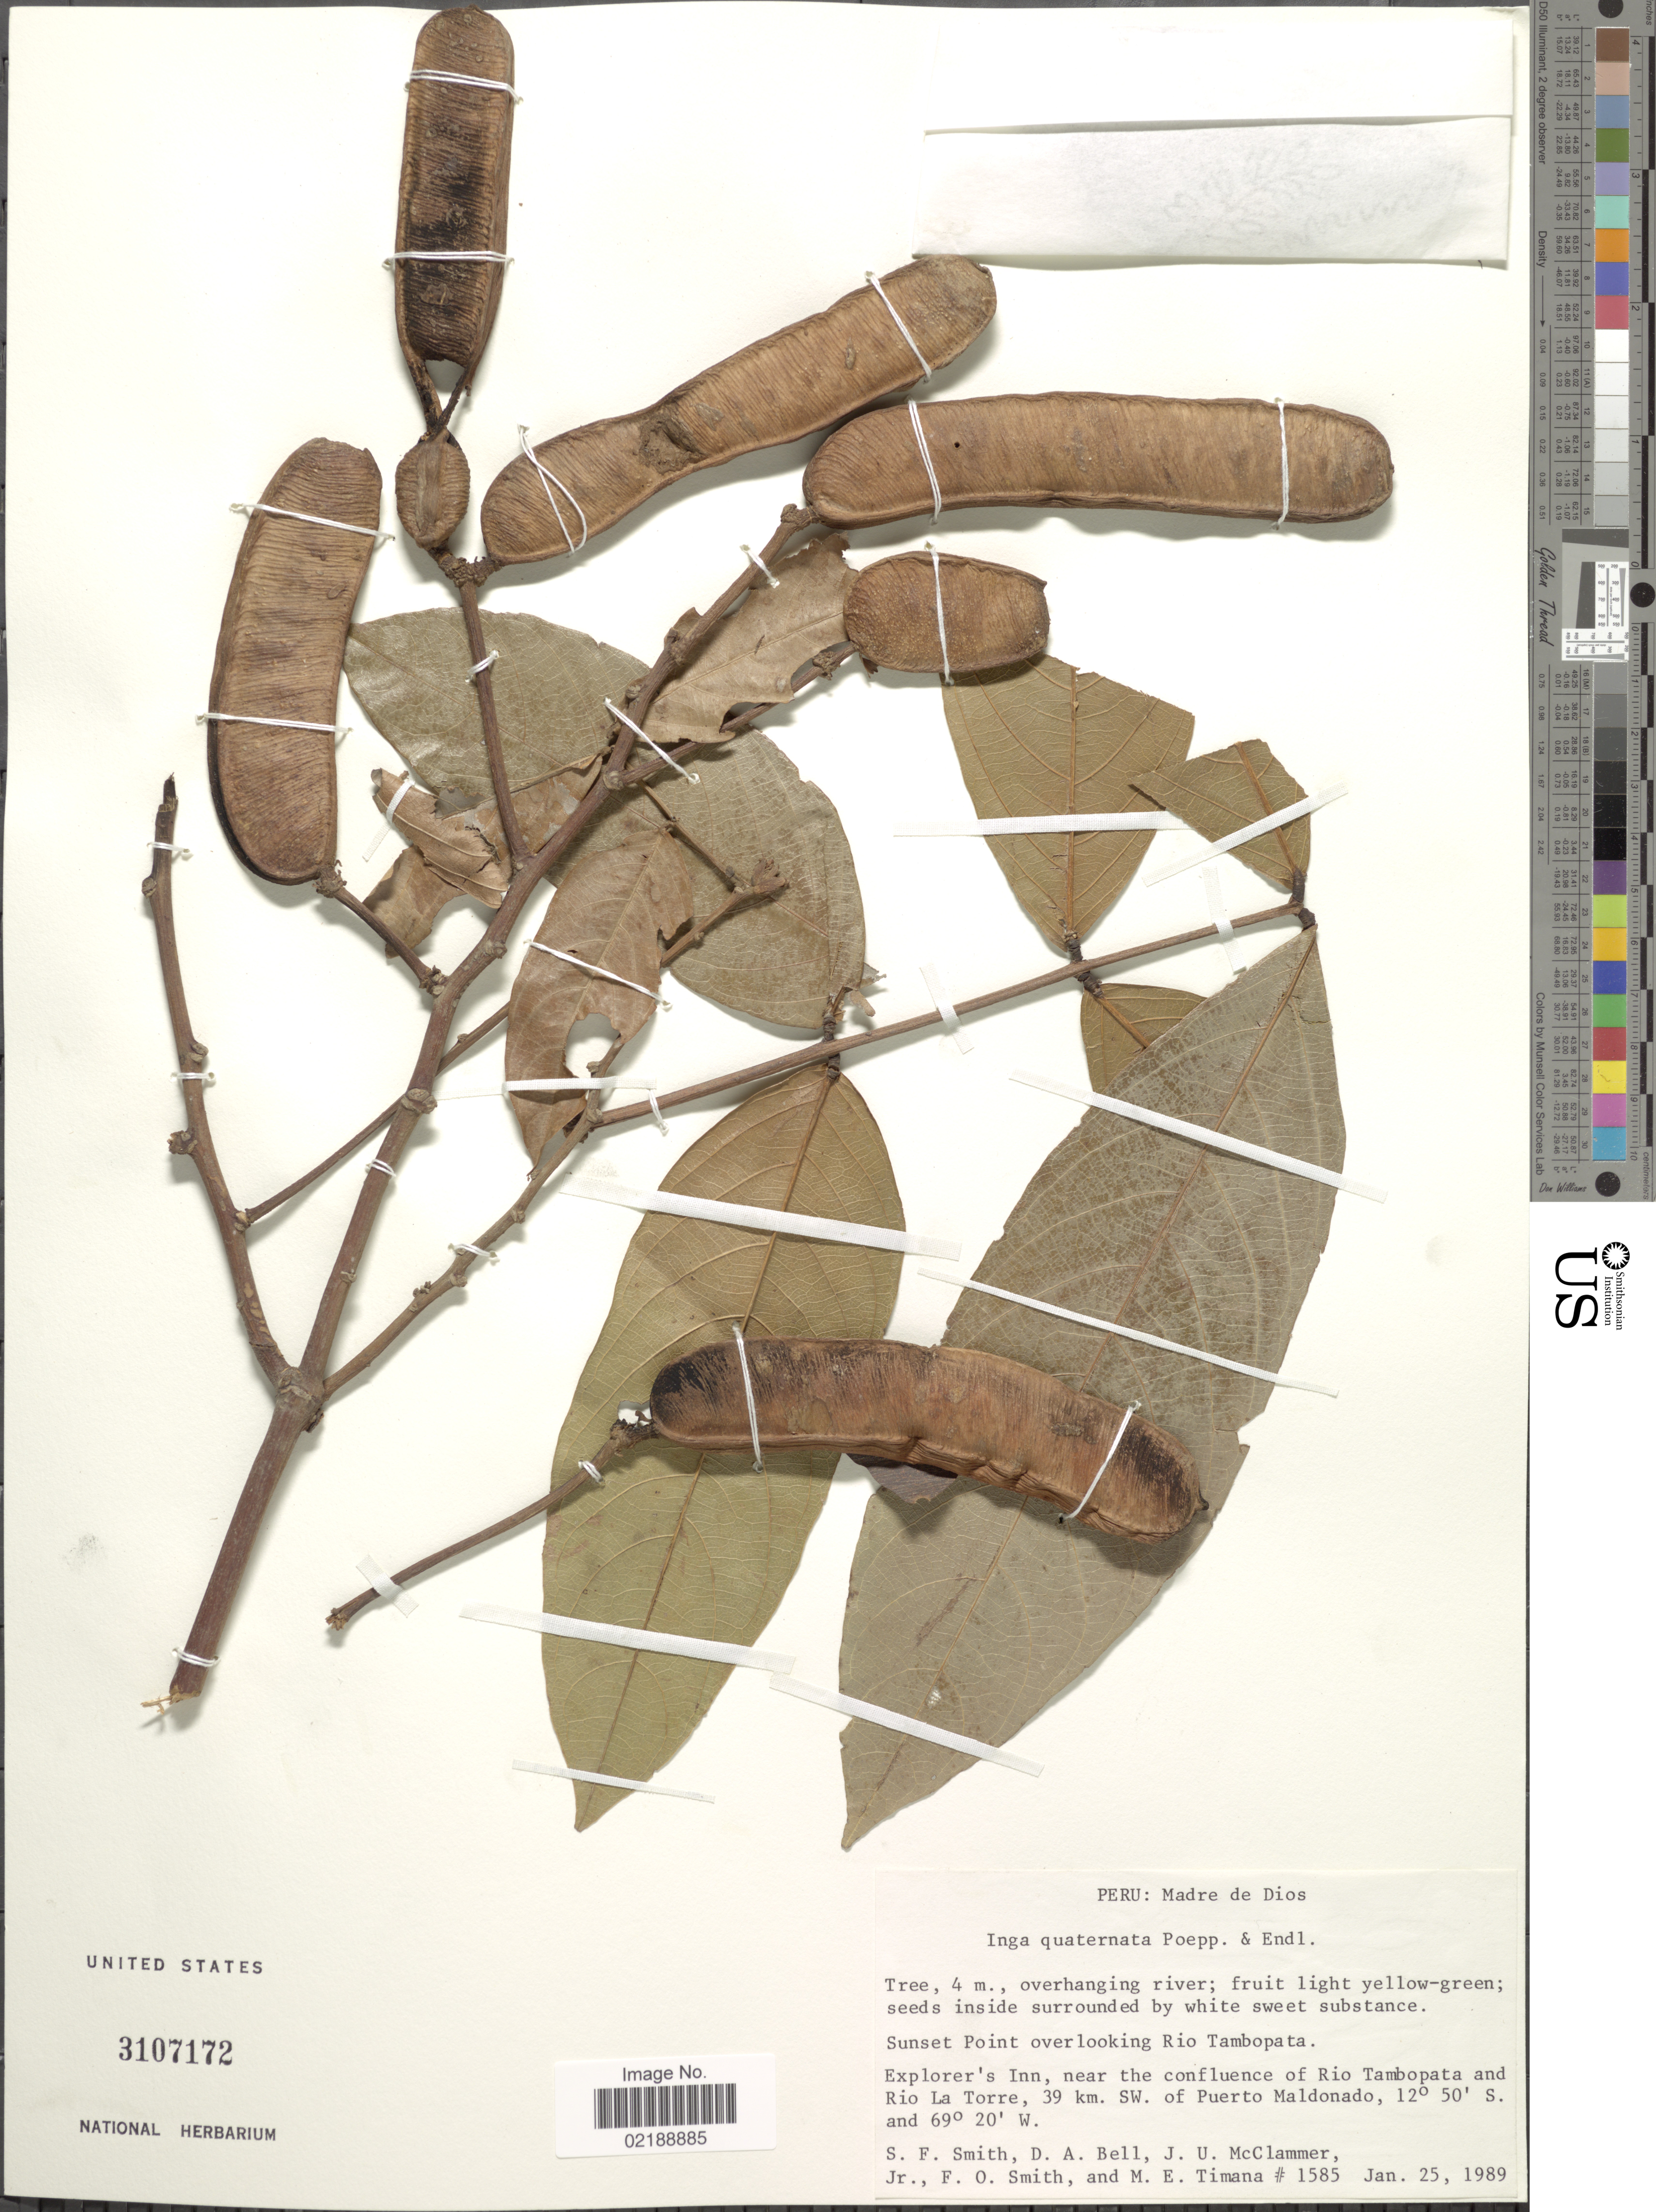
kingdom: Plantae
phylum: Tracheophyta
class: Magnoliopsida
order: Fabales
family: Fabaceae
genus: Inga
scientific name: Inga nobilis subsp. quaternata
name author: (Poepp. & Endl.) T.D. Penn.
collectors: S.F. Smith, D. A. Bell, J. McClammer Jr. & F. Smith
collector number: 1585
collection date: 1989-01-25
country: Peru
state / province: Madre de Dios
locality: Sunset Point overlooking Rio Tambopata, Explorer's Inn, near the confluence of Rio Tambopata and Roo La Torre, 39 km SW of Puerto Maldonado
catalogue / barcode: US 3107172